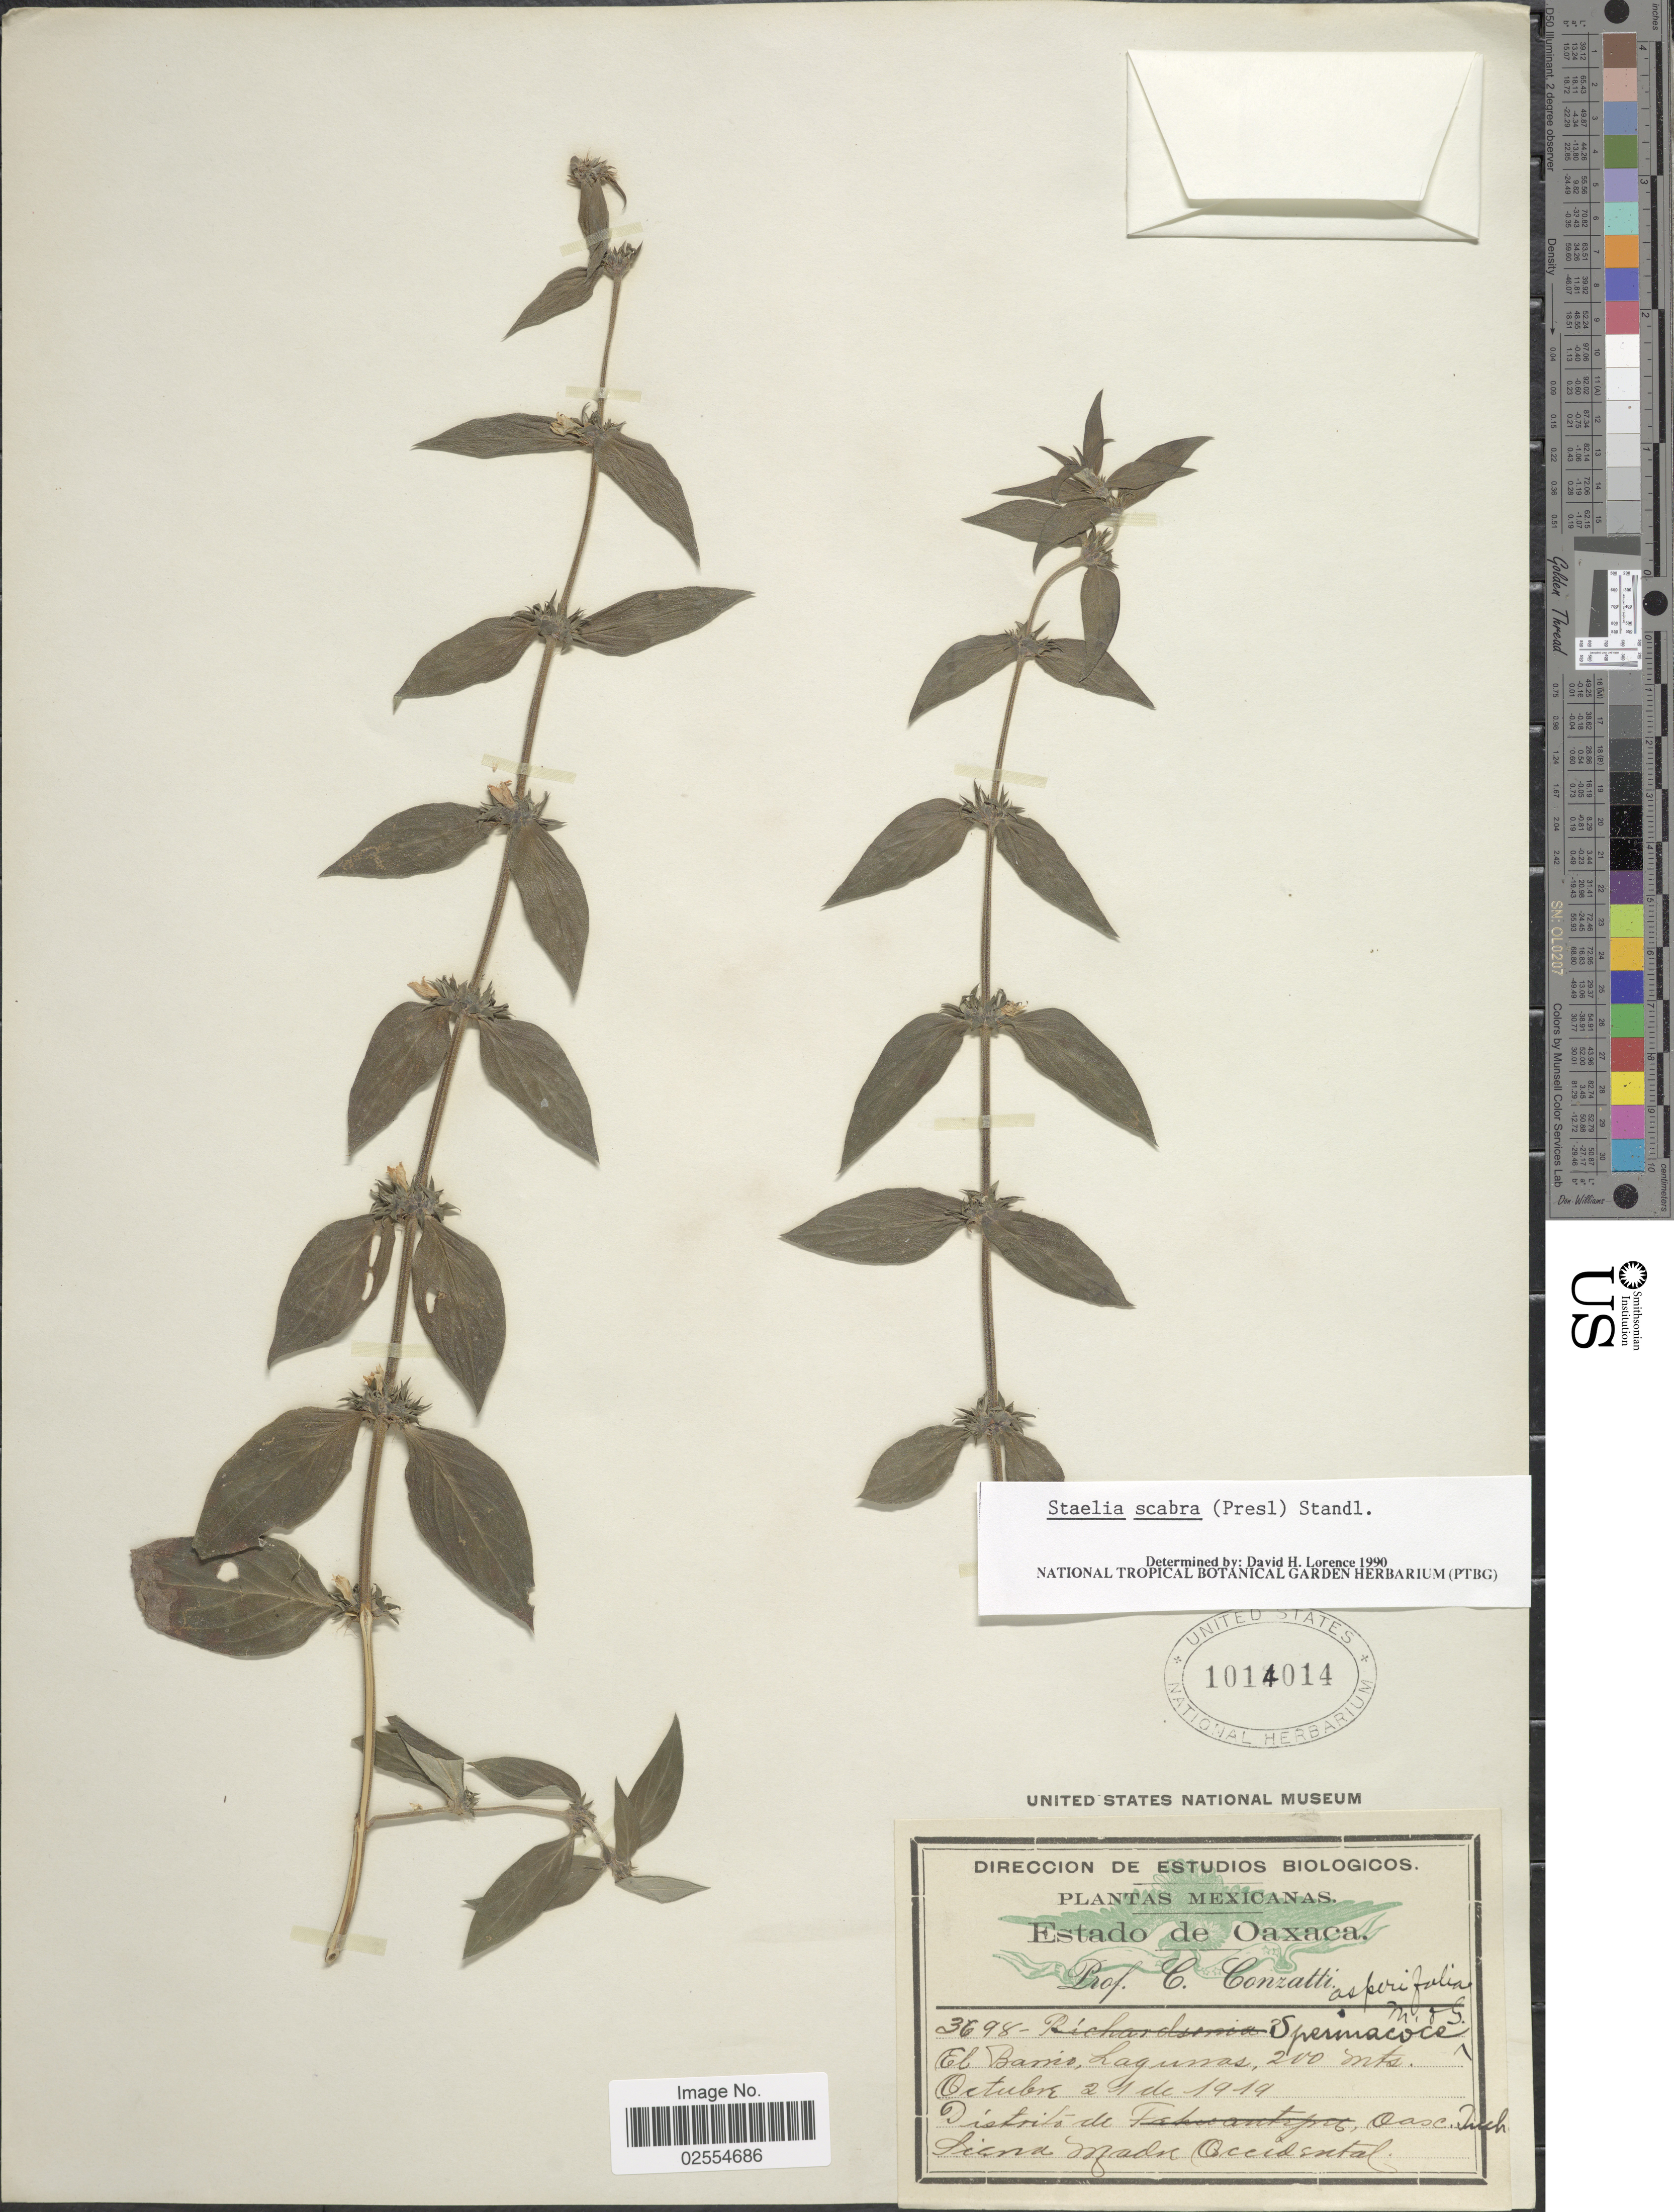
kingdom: Plantae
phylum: Tracheophyta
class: Magnoliopsida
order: Gentianales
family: Rubiaceae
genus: Staelia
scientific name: Staelia scabra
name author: (C. Presl) Standl.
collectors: C. Conzatti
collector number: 3698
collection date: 1919-10-21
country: Mexico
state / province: Oaxaca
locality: El barrio, Lagunas Sierra Madre Occidental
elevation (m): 200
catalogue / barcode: US 1014014